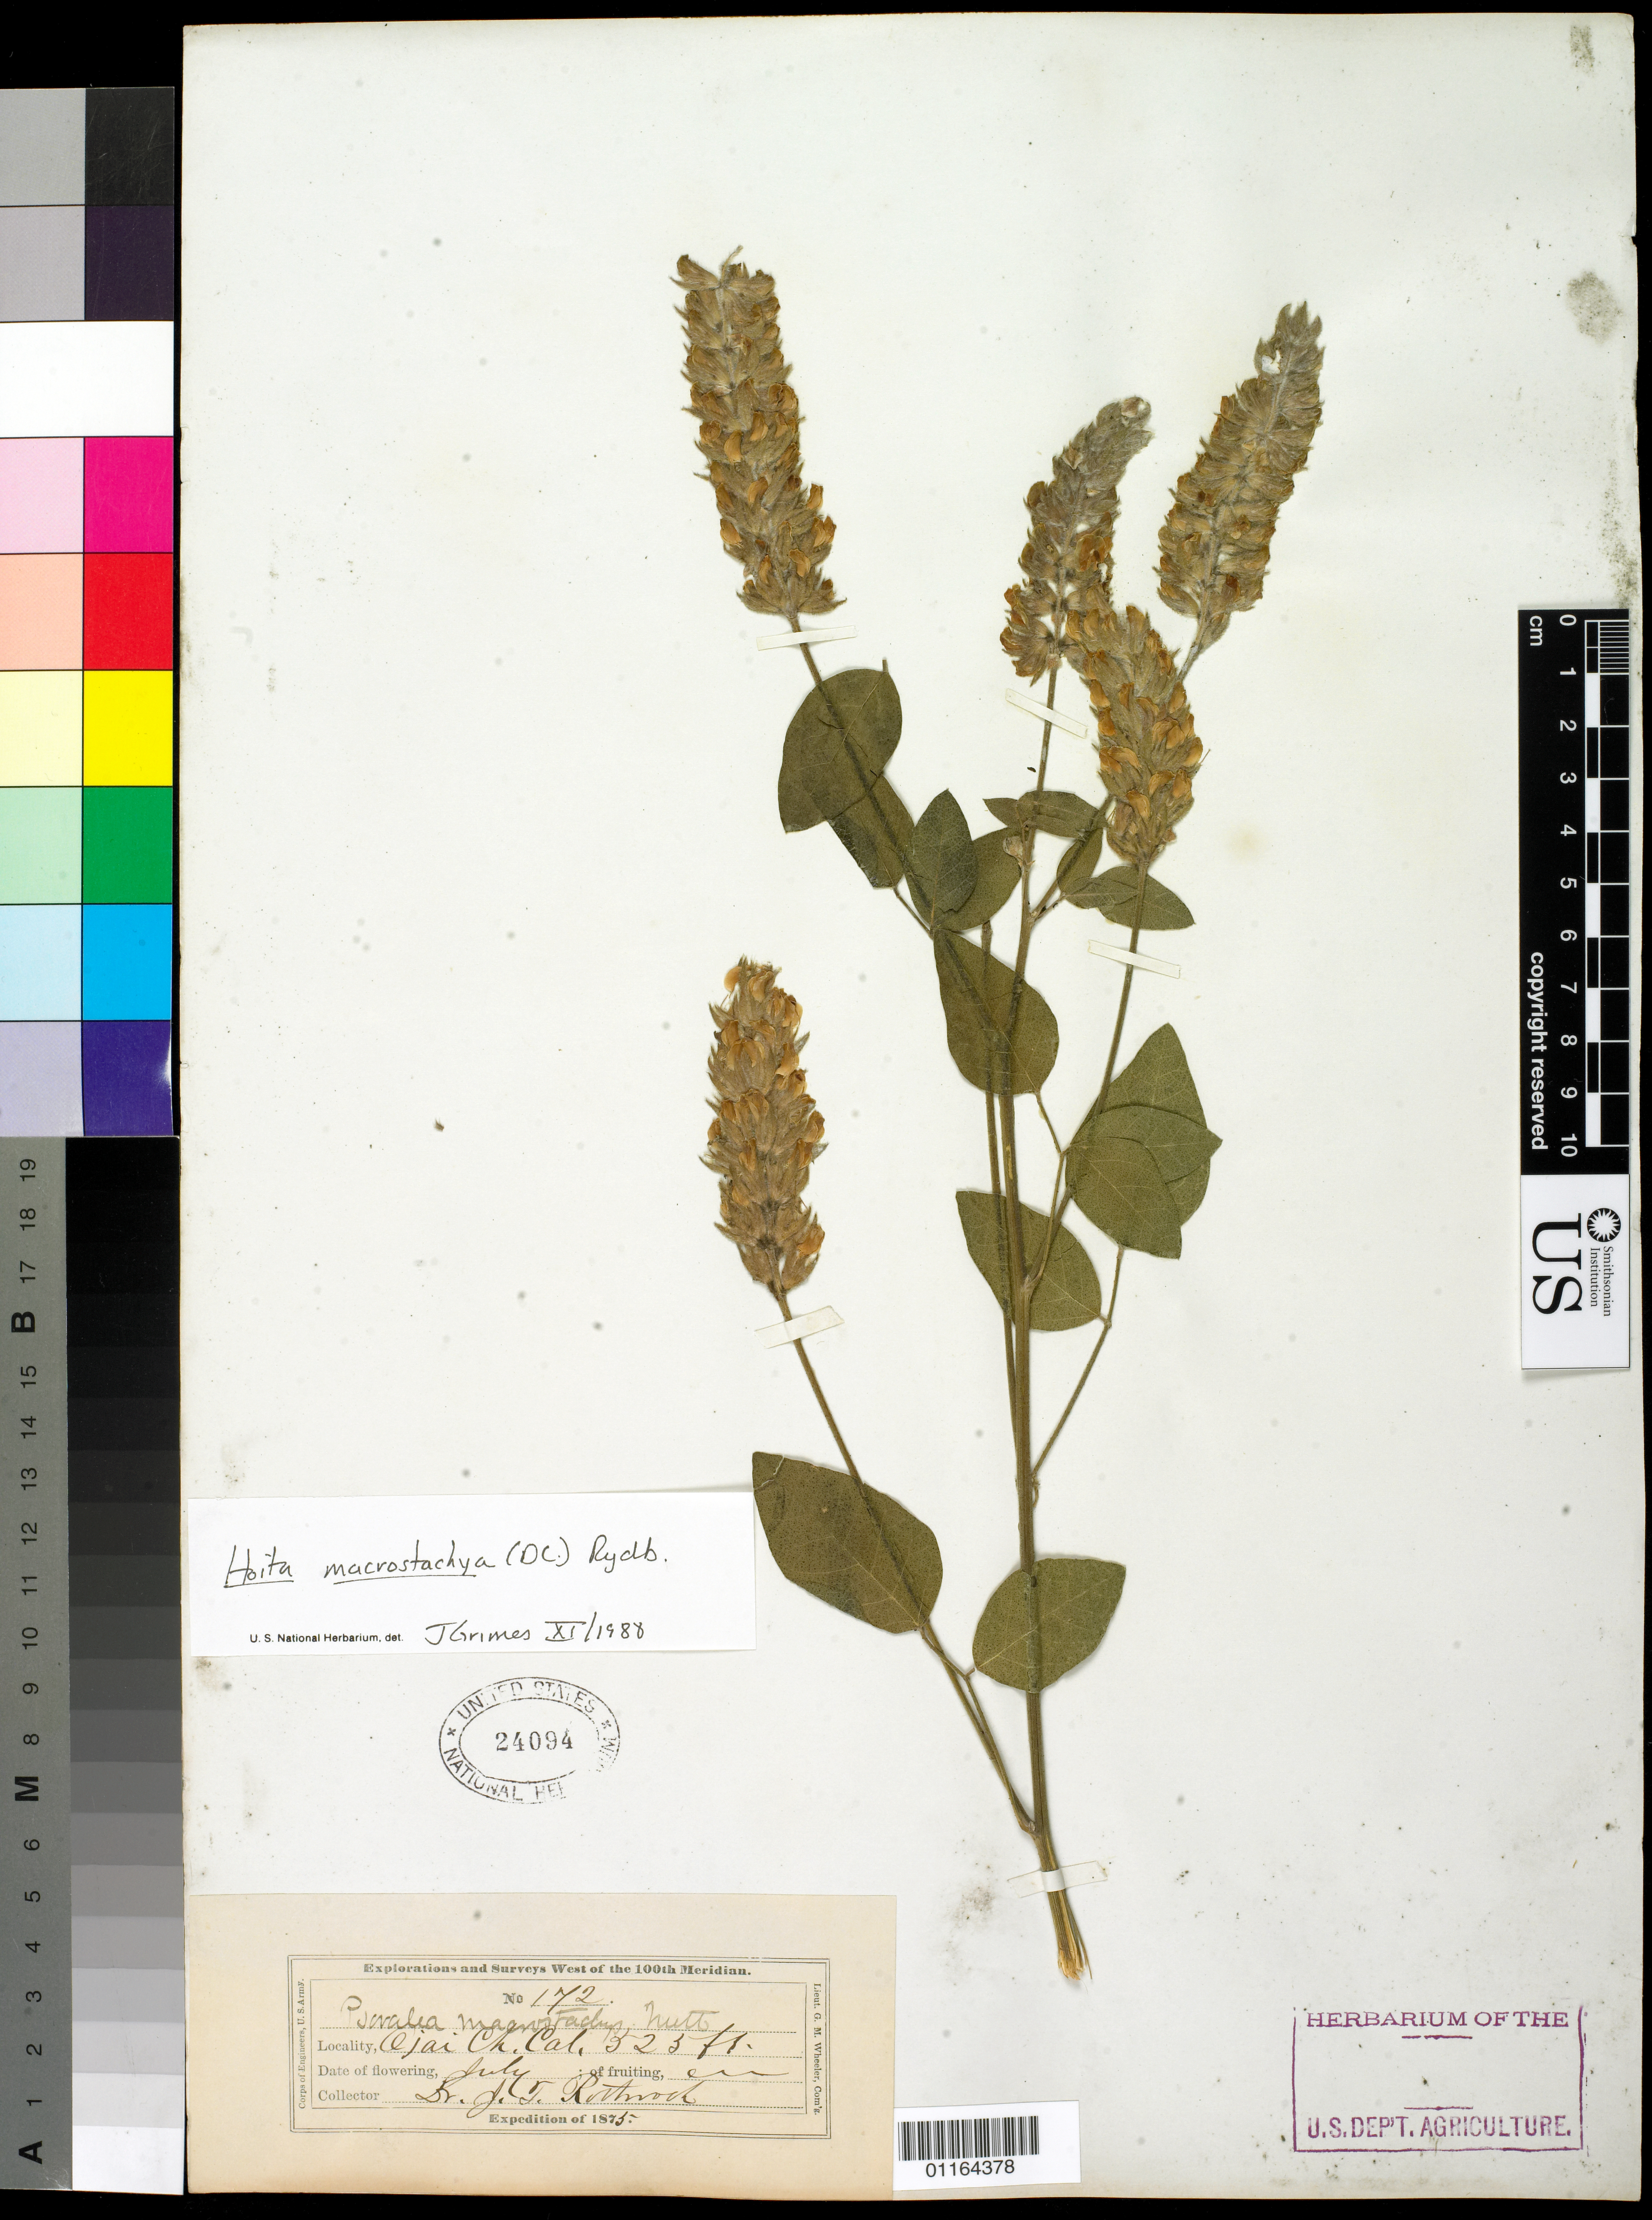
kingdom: Plantae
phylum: Tracheophyta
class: Magnoliopsida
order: Fabales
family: Fabaceae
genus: Hoita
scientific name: Hoita macrostachya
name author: (DC.) Rydb.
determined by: Grimes, J.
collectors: J. T. Rothrock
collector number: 172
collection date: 1875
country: United States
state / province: California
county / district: Ventura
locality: Ojai Ch.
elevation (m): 160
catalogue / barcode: US 24094